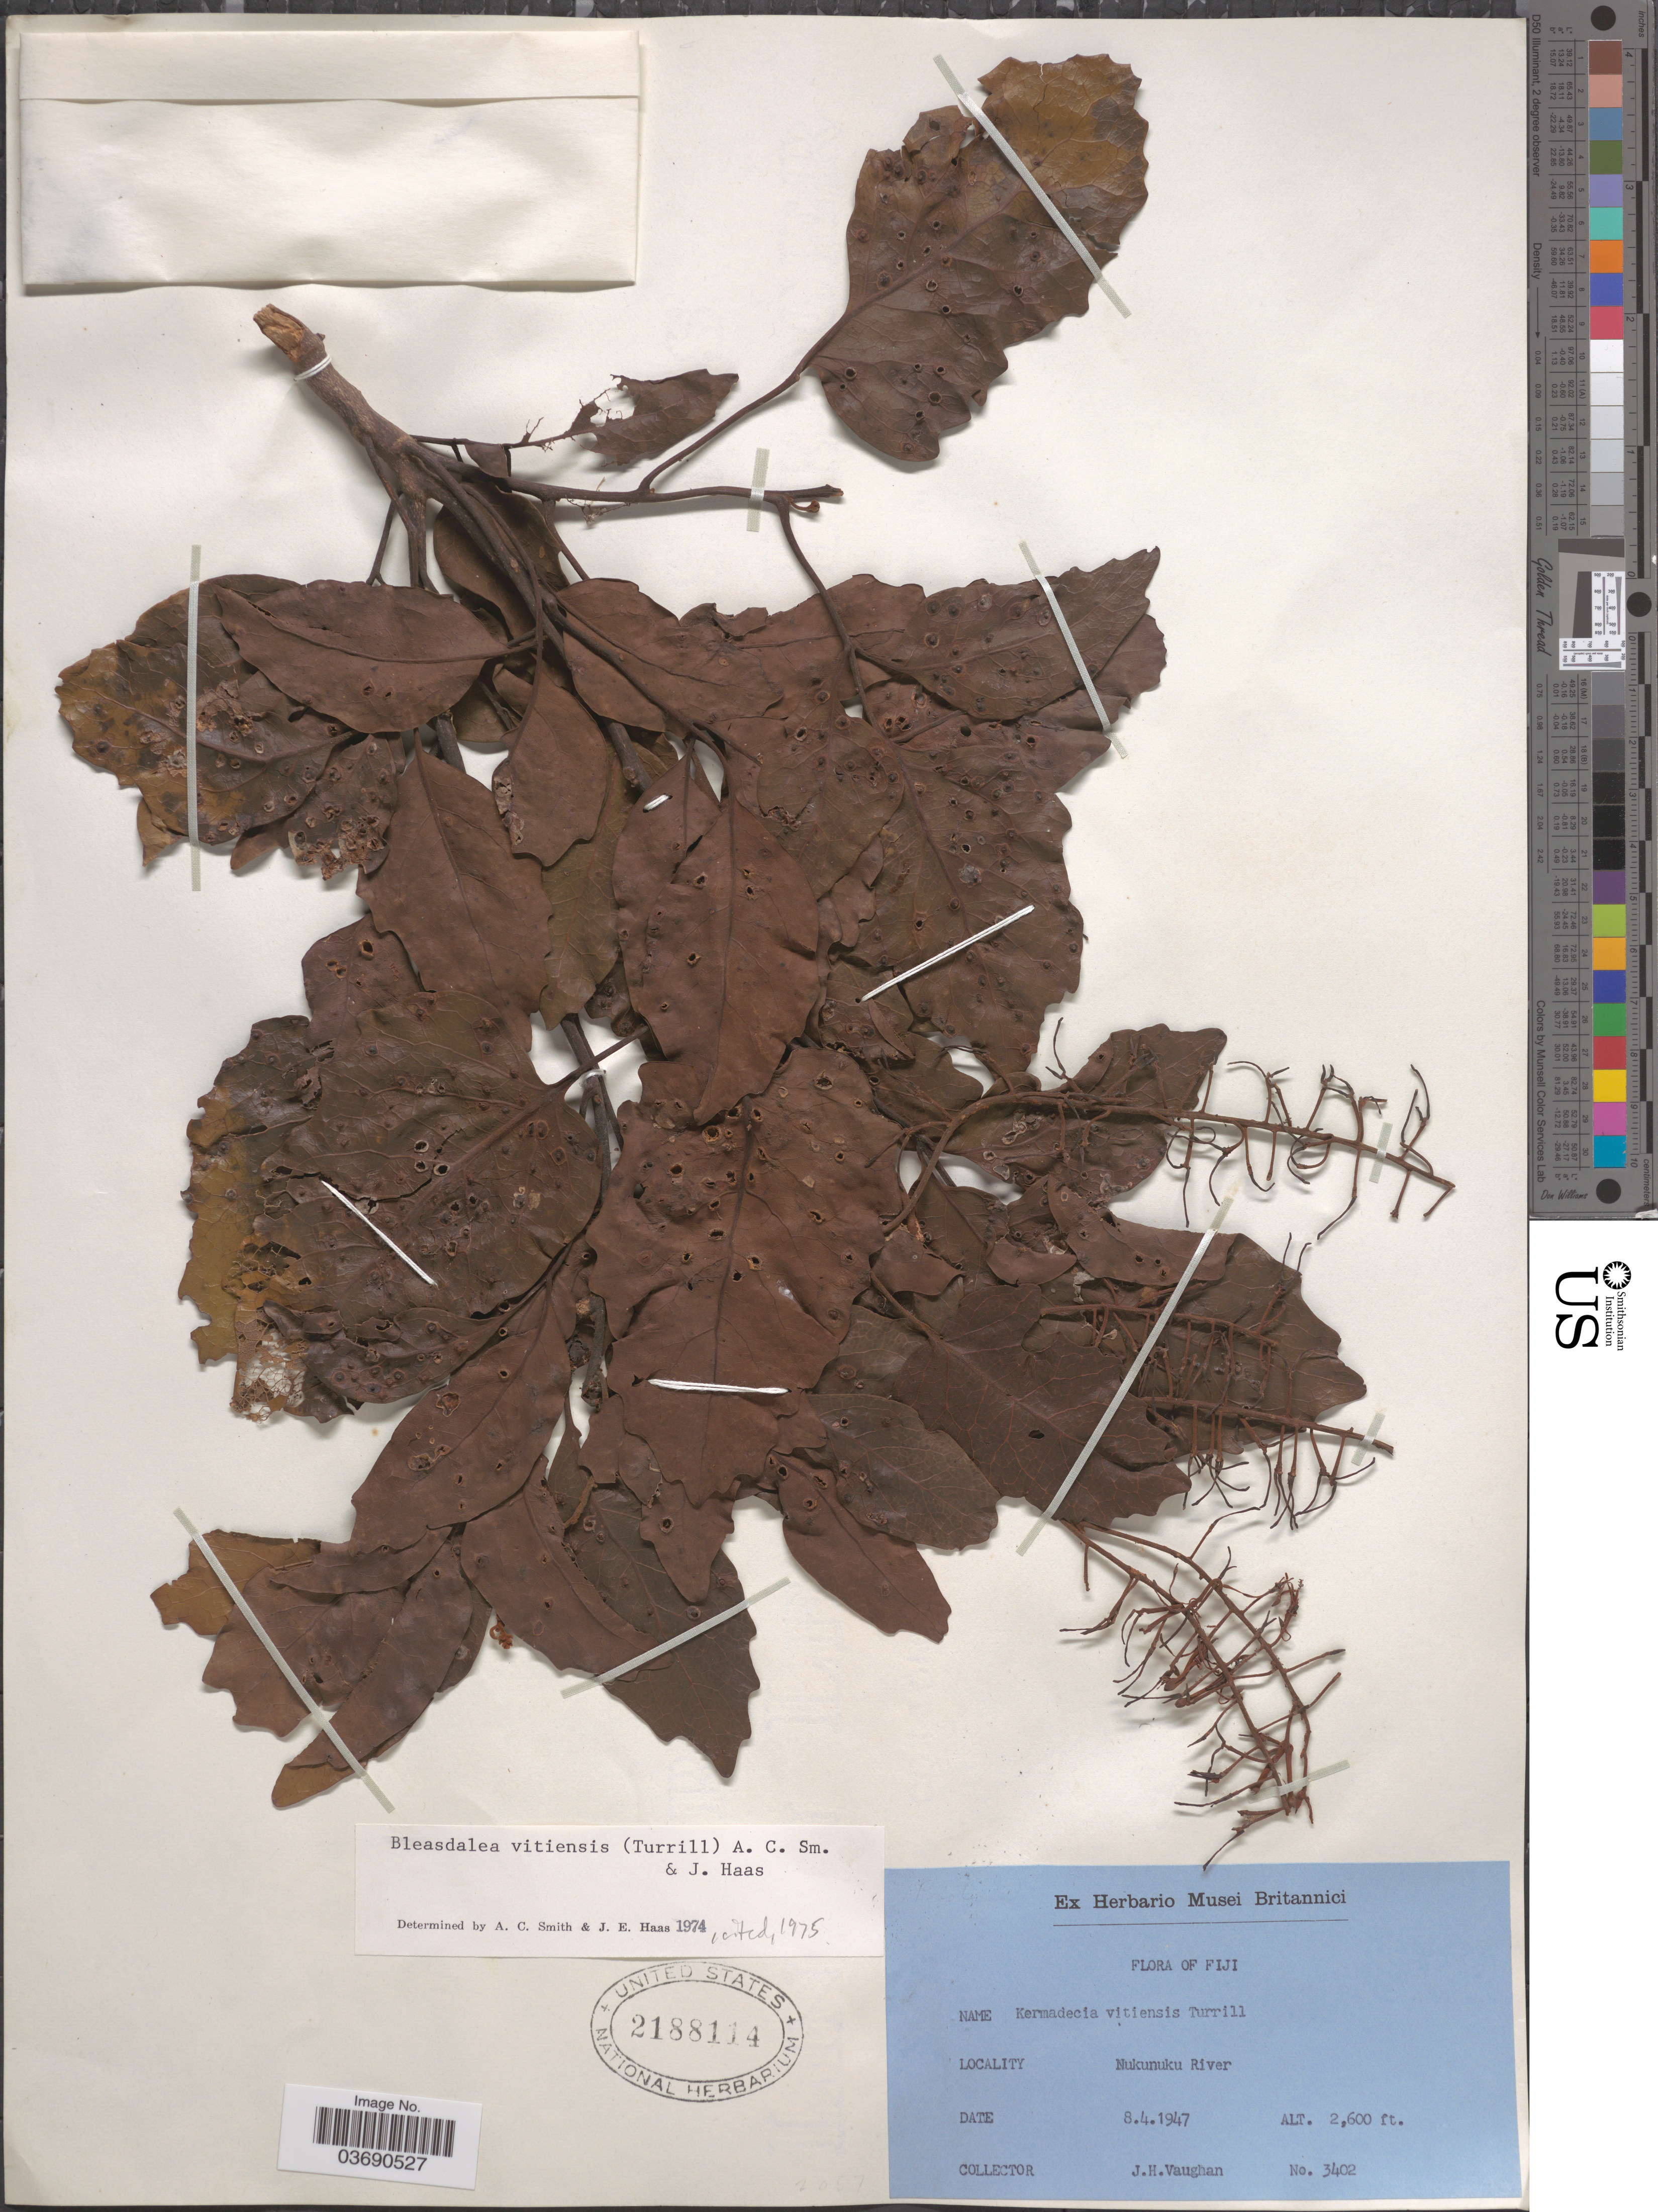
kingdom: Plantae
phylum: Tracheophyta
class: Magnoliopsida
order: Proteales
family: Proteaceae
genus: Turrillia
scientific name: Turrillia vitiensis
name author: (Turill) A.C. Sm.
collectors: J. Vaughan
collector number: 3402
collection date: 1947-04-08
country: Fiji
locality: Nukunuku River.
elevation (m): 792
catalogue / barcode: US 2188114